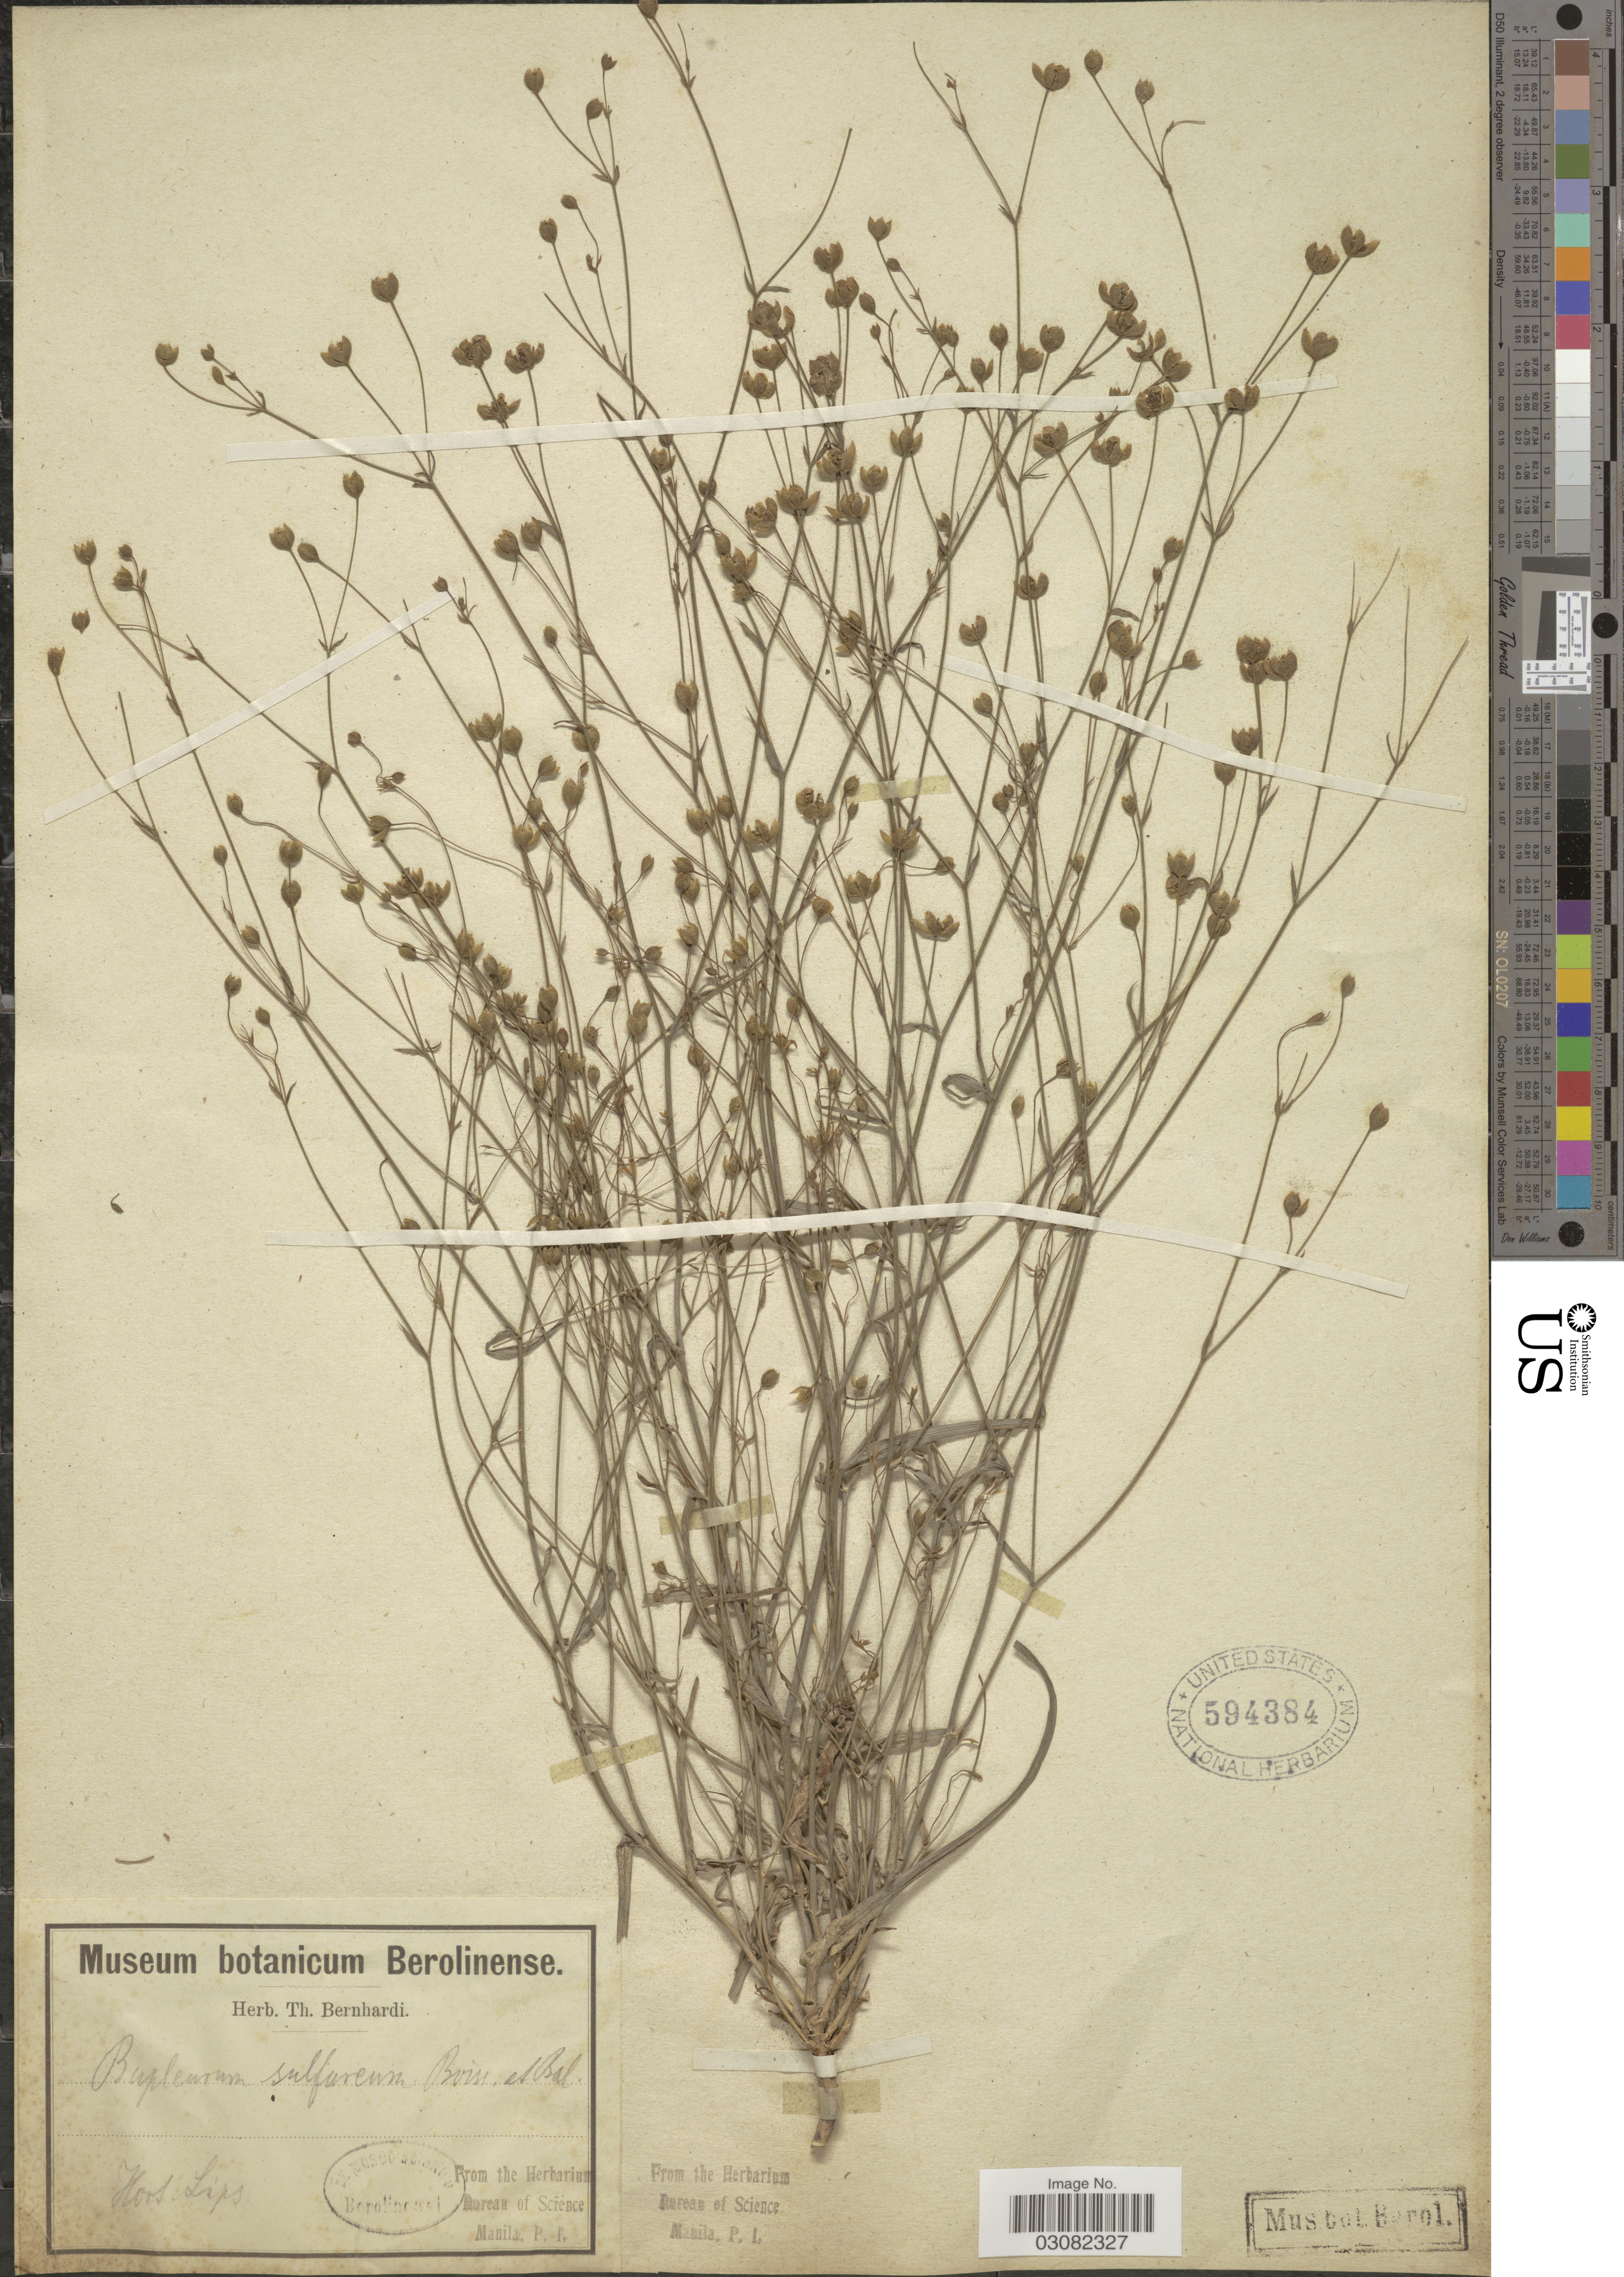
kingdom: Plantae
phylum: Tracheophyta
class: Magnoliopsida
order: Apiales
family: Apiaceae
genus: Bupleurum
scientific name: Bupleurum sulphureum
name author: Boiss. & Balansa in Boiss.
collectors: Ex herb. Th. Bernhardi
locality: Hort Lips.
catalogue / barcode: US 594384